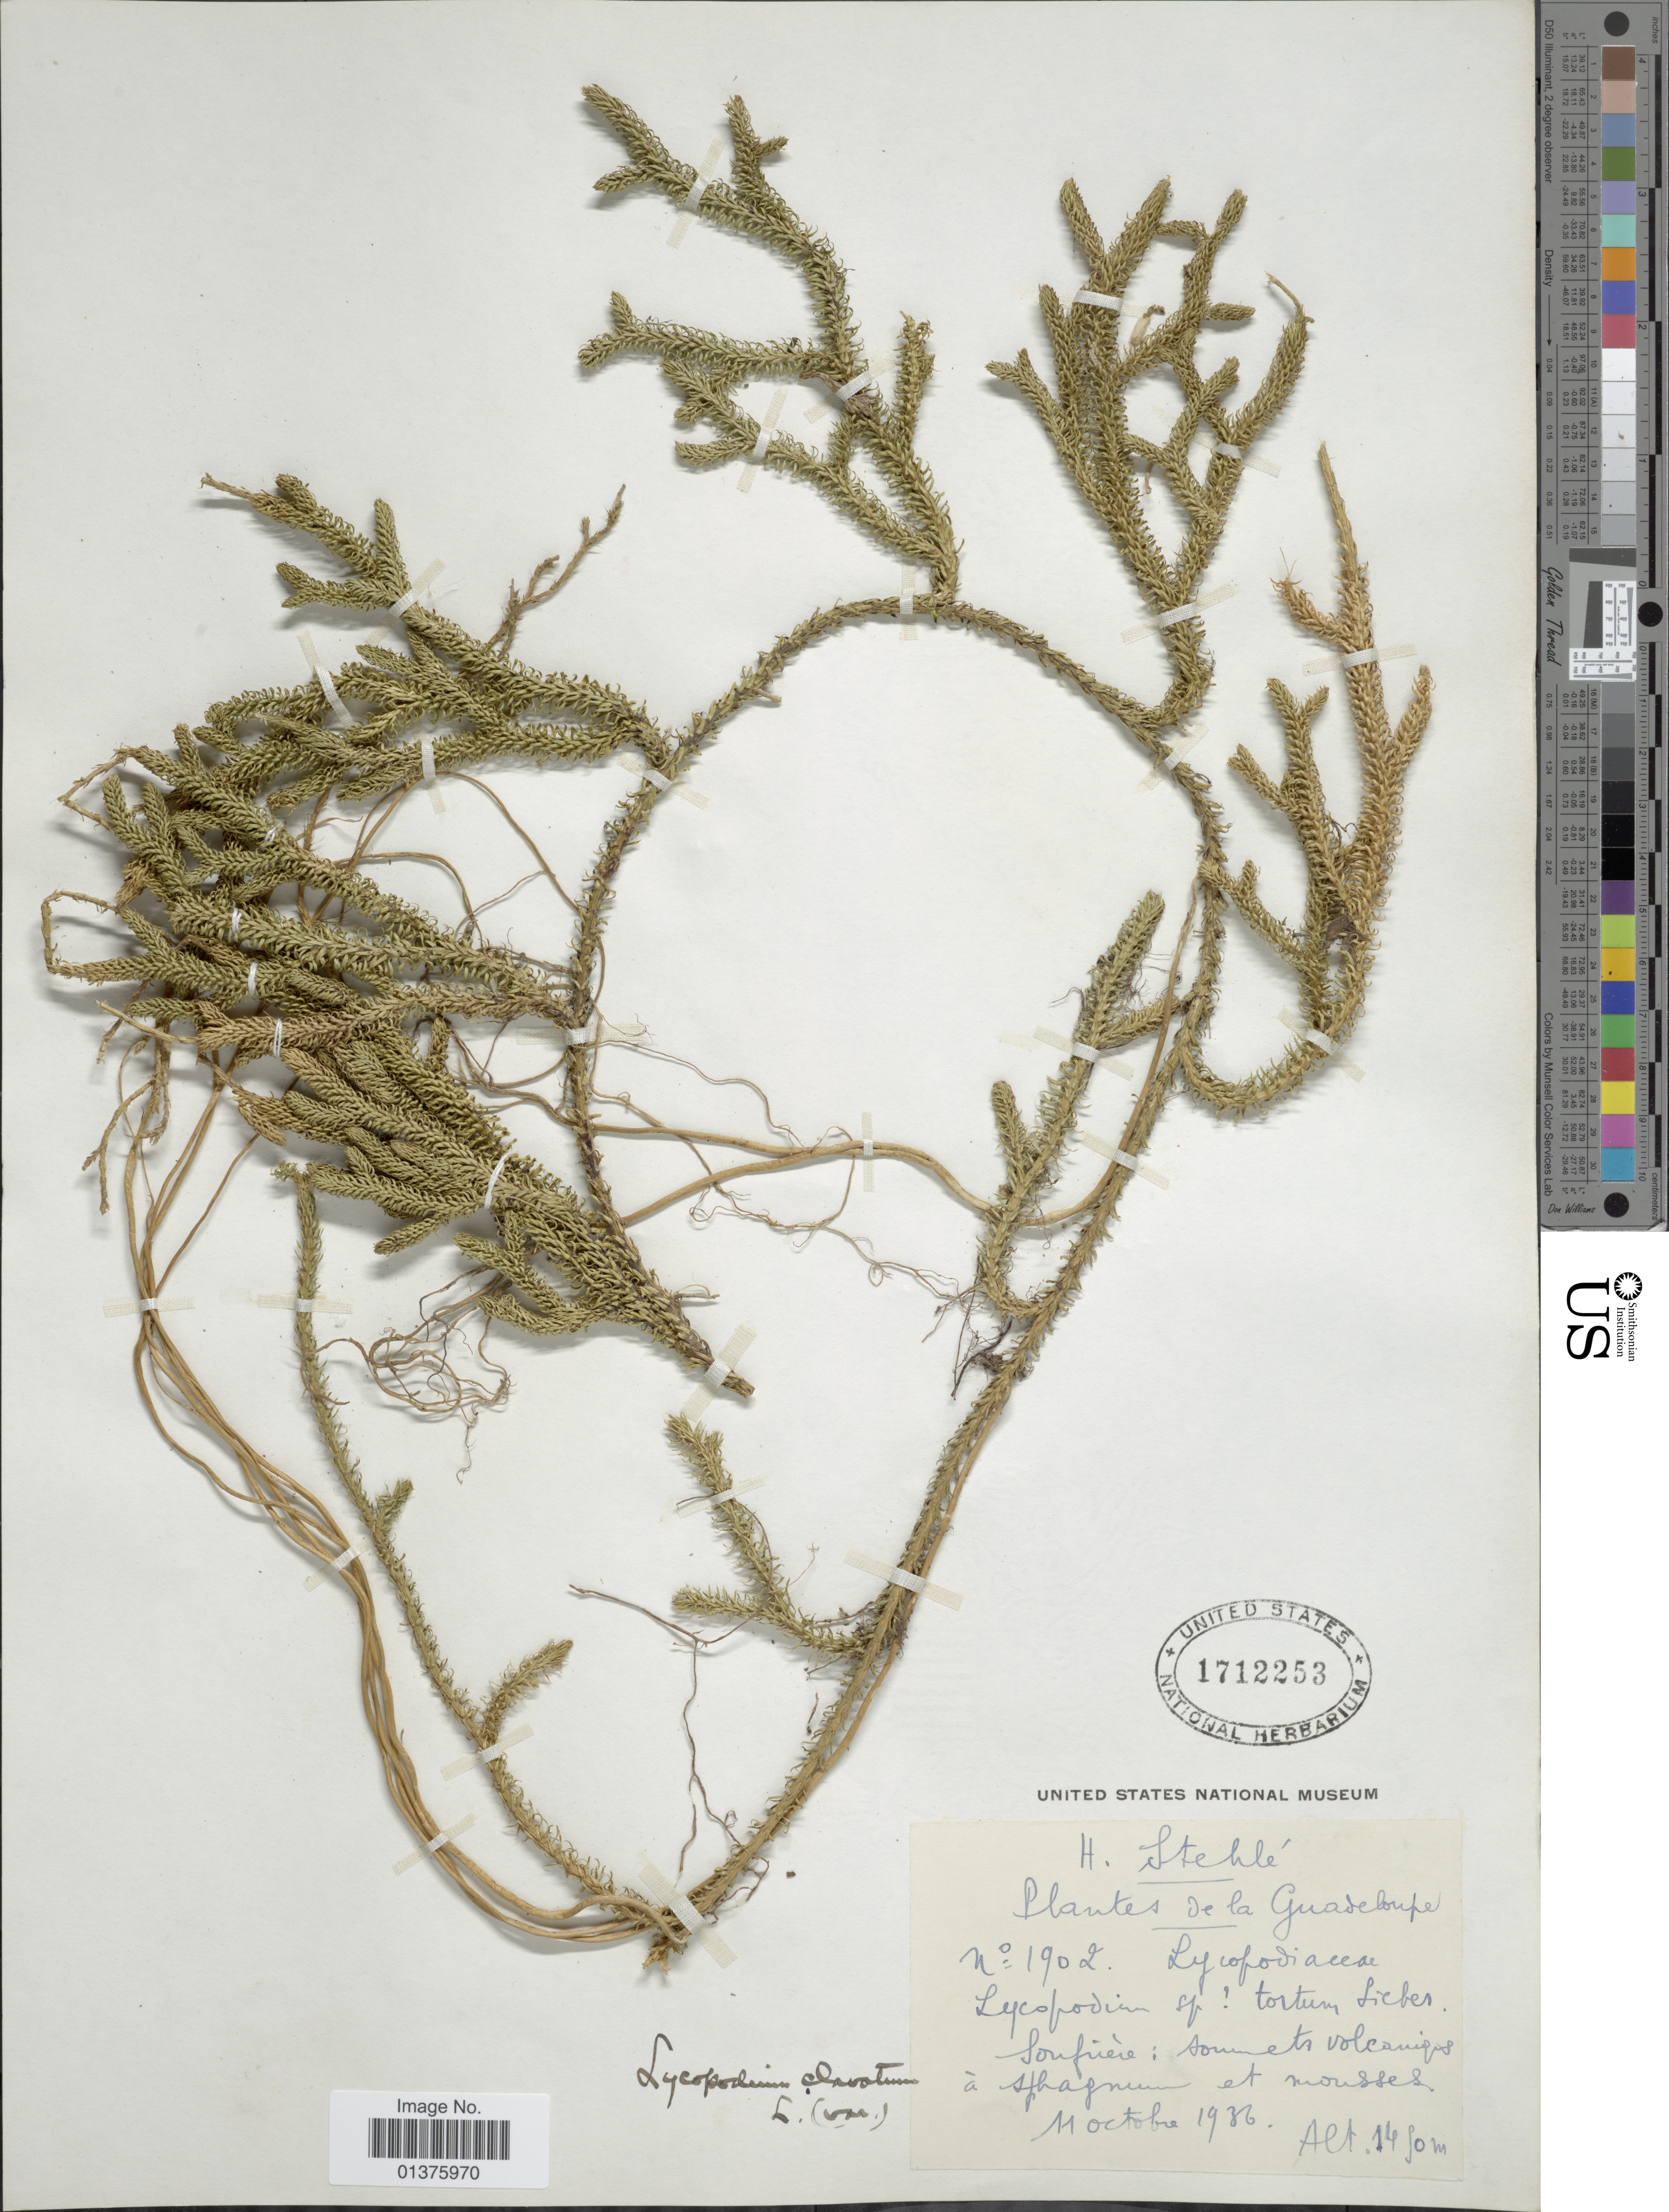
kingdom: Plantae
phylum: Tracheophyta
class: Lycopodiopsida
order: Lycopodiales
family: Lycopodiaceae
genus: Lycopodium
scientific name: Lycopodium clavatum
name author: L.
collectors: H. Stehlé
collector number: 1902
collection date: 1936-10-11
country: St. Lucia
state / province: Soufriere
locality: Sommets volcaniques a sphagnum et mousses.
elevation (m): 1480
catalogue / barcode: US 1712253